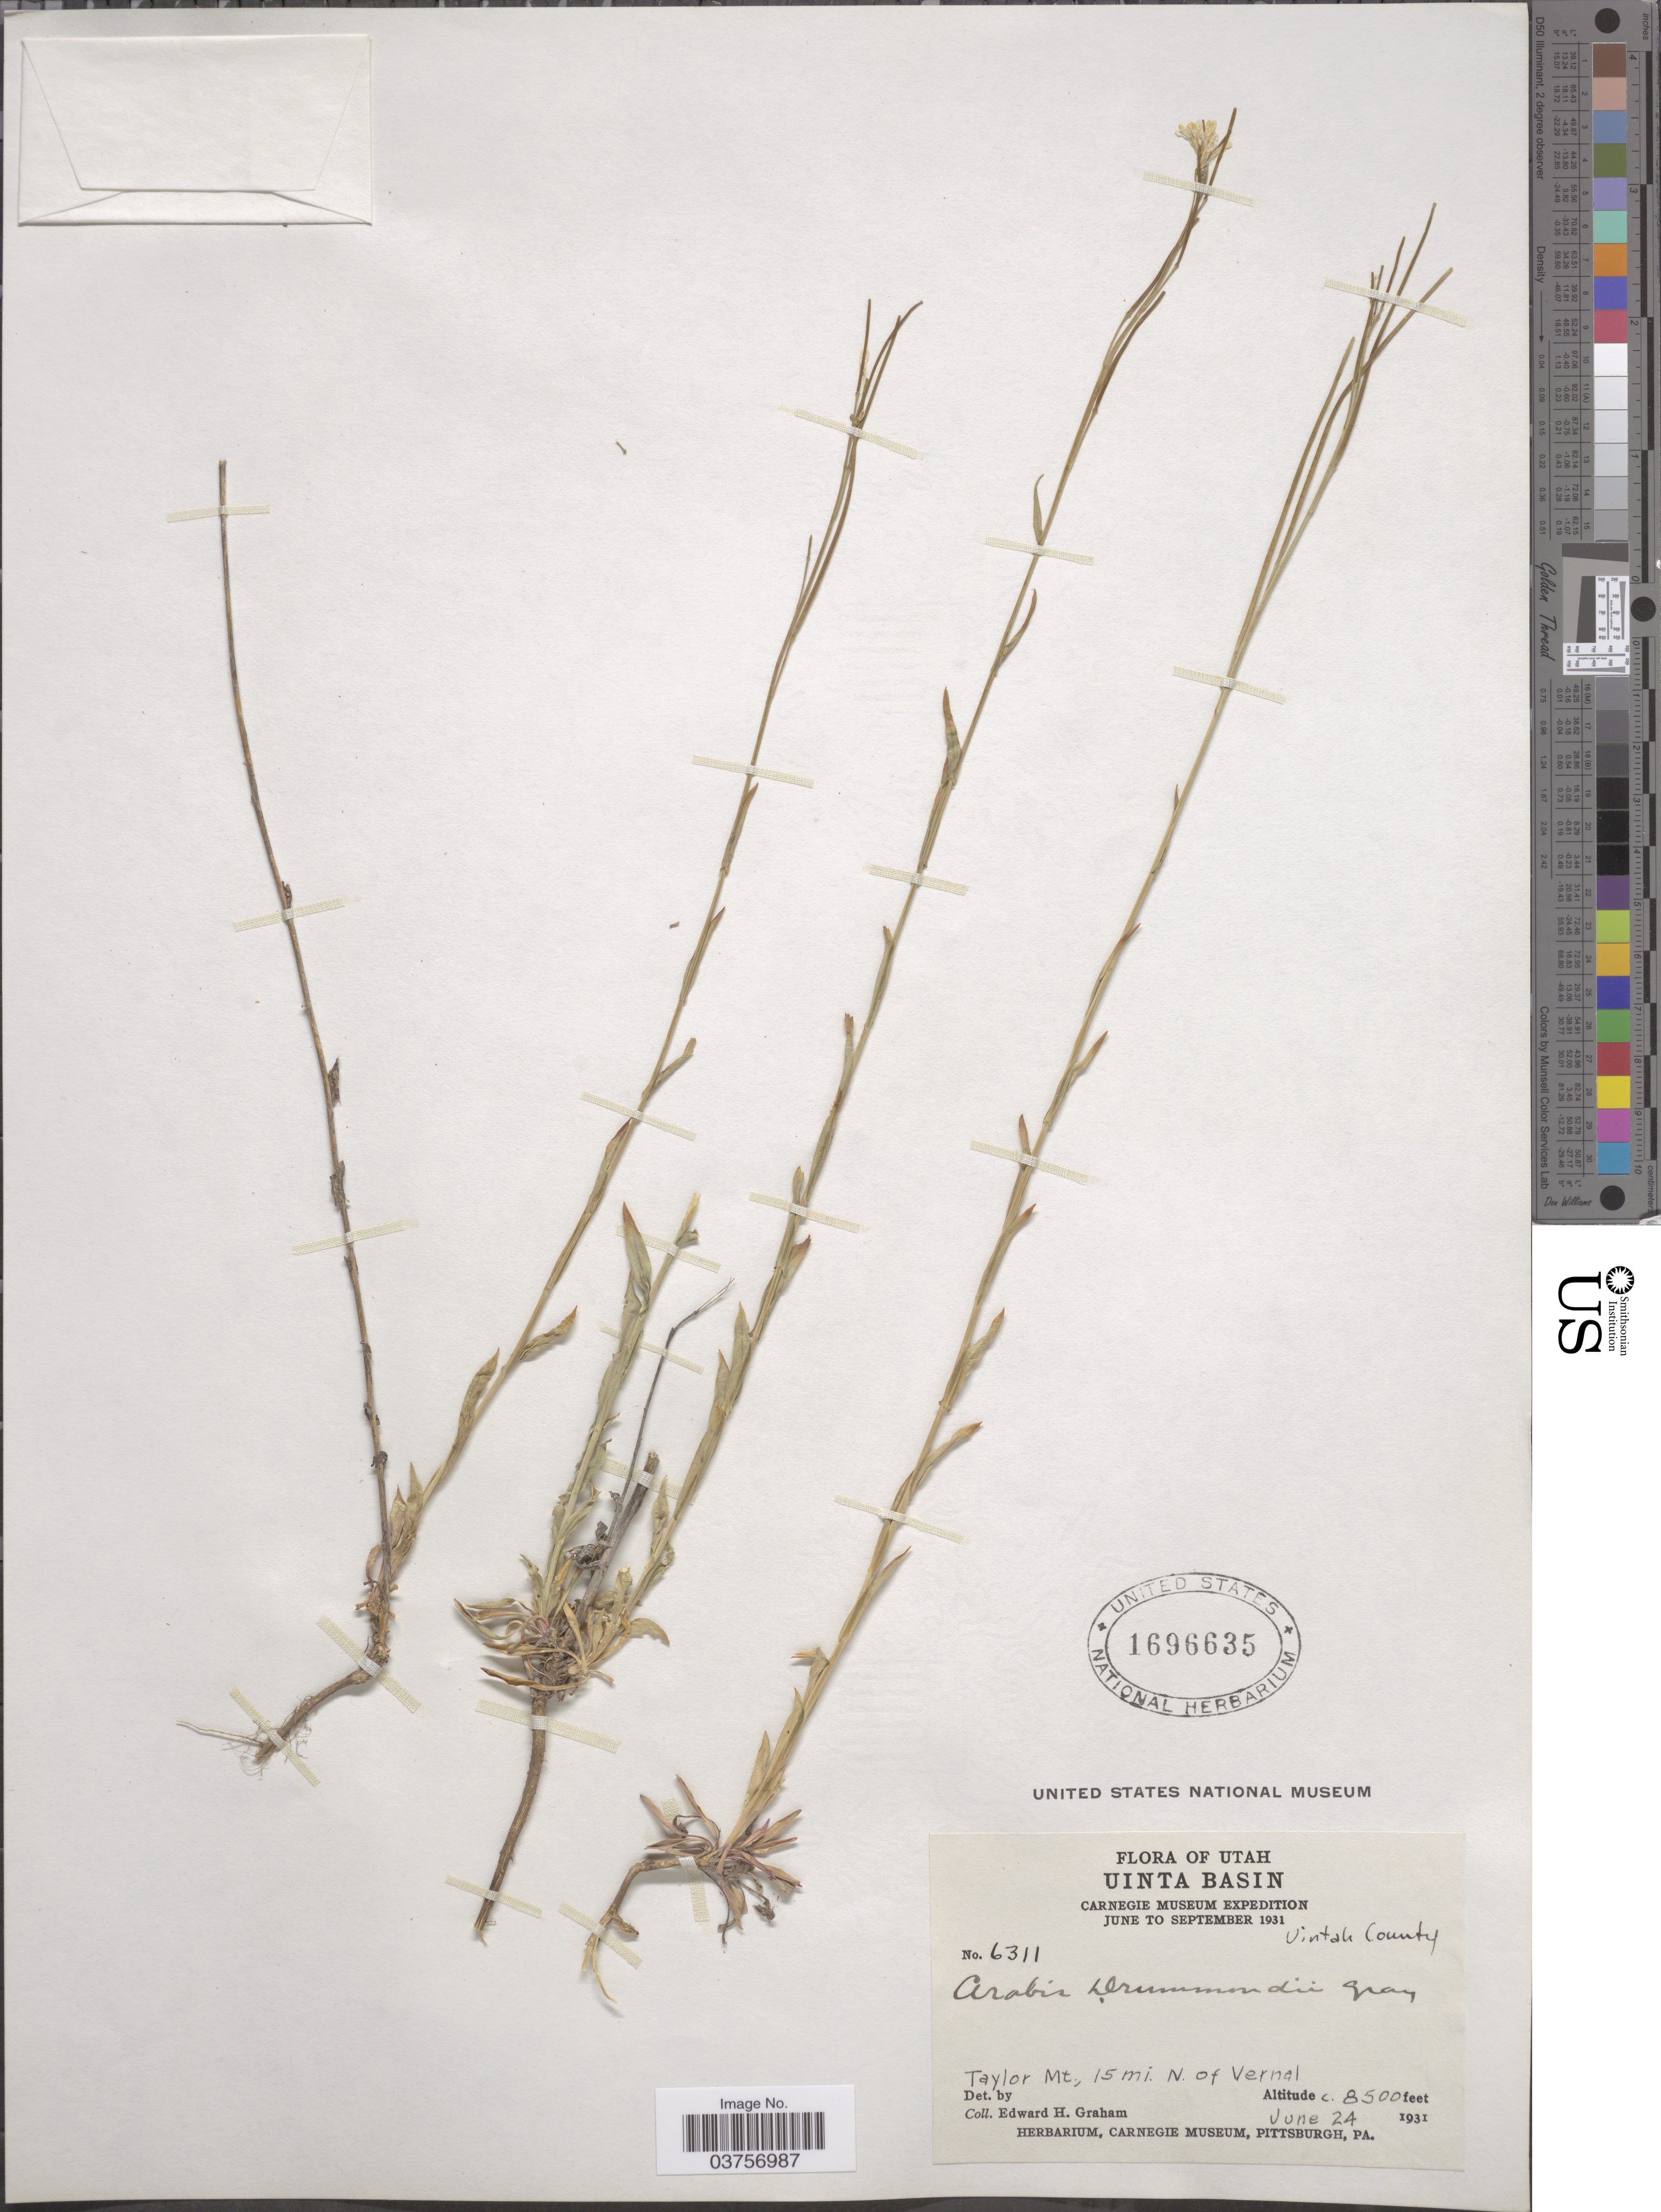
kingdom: Plantae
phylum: Tracheophyta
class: Magnoliopsida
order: Brassicales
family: Brassicaceae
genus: Arabis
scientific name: Arabis drummondii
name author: A. Gray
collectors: E. H. Graham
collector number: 6311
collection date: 1931-06-24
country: United States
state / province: Utah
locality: Uinta Basin. Uintah County. Taylor Mt., 15 mi. N. of Vernal.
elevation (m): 2591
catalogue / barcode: US 1696635